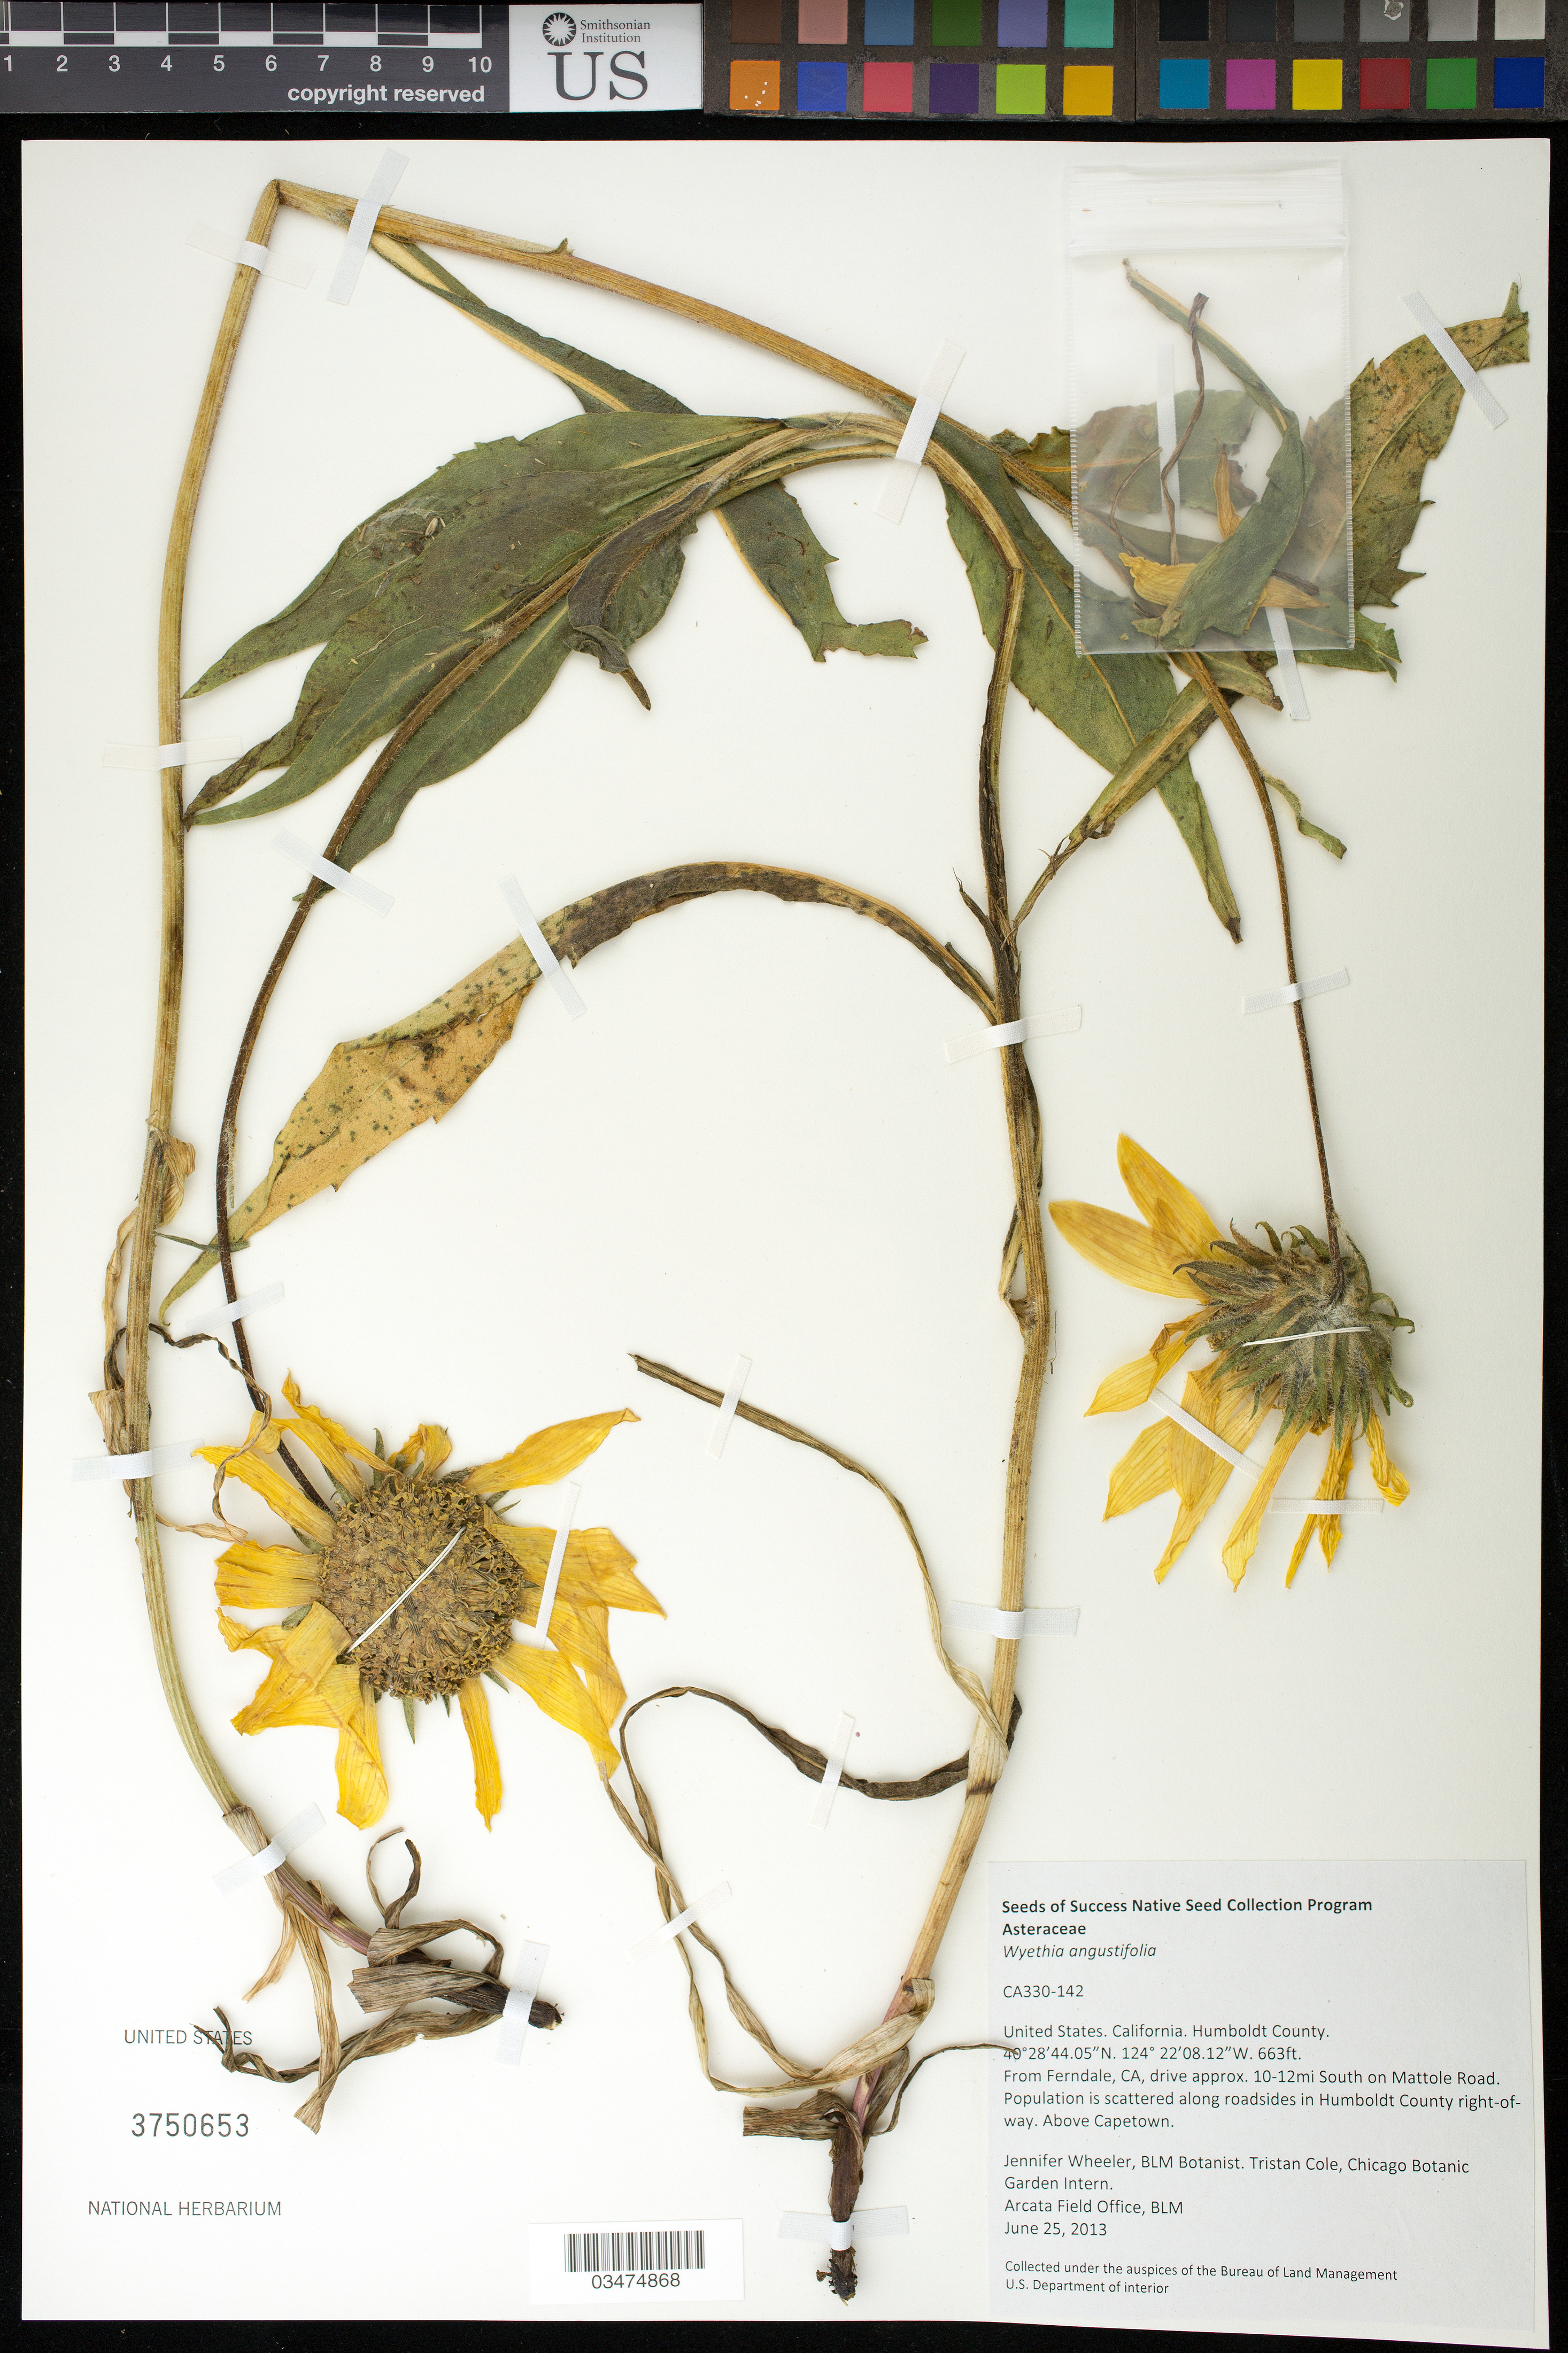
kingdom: Plantae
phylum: Tracheophyta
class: Magnoliopsida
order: Asterales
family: Asteraceae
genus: Wyethia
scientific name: Wyethia angustifolia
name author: (DC.) Nutt.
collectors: J. Wheeler & T. Cole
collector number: CA330-142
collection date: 2013-06-25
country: United States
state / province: California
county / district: Humboldt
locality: From Ferndale 10-12 mi. S on Mattole rd. Above Capetown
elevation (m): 202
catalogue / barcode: US 3750653